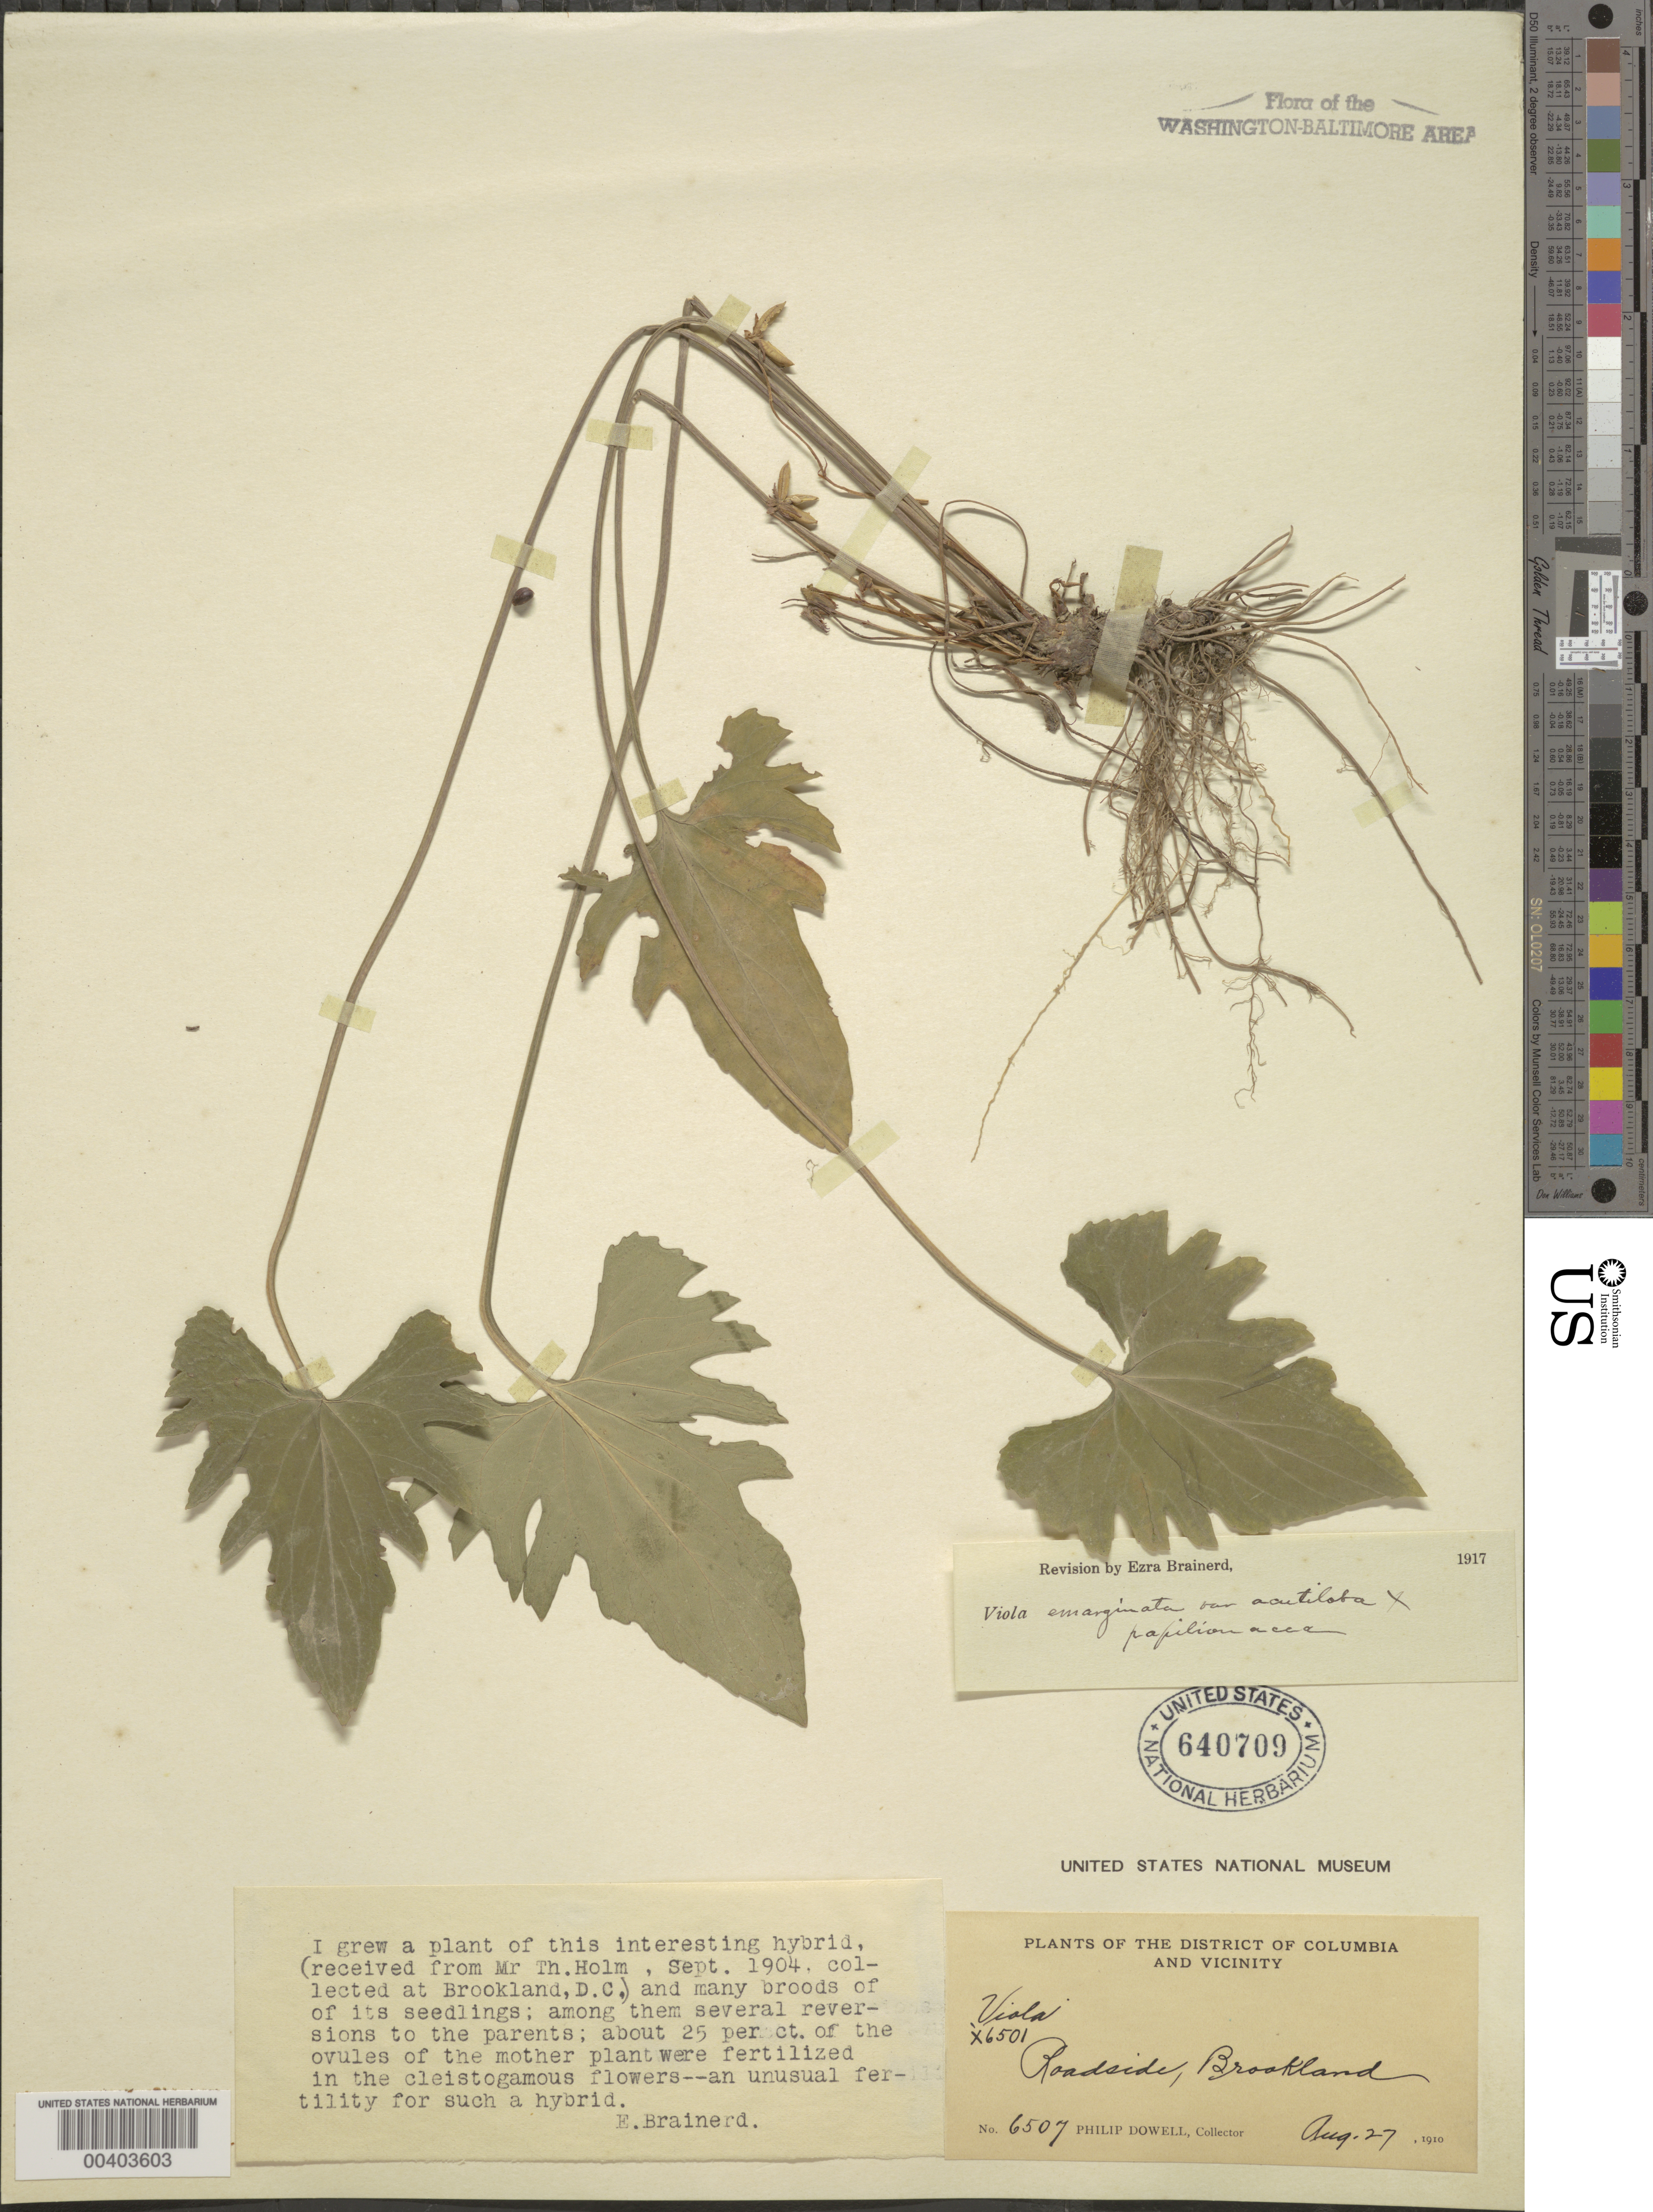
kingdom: Plantae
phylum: Tracheophyta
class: Magnoliopsida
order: Malpighiales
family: Violaceae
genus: Viola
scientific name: Viola sagittata var. sagittata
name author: Aiton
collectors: P. Dowell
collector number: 6507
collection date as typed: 27 Aug 1910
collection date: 1910-08-27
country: United States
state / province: District of Columbia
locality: Brookland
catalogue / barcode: US 640709